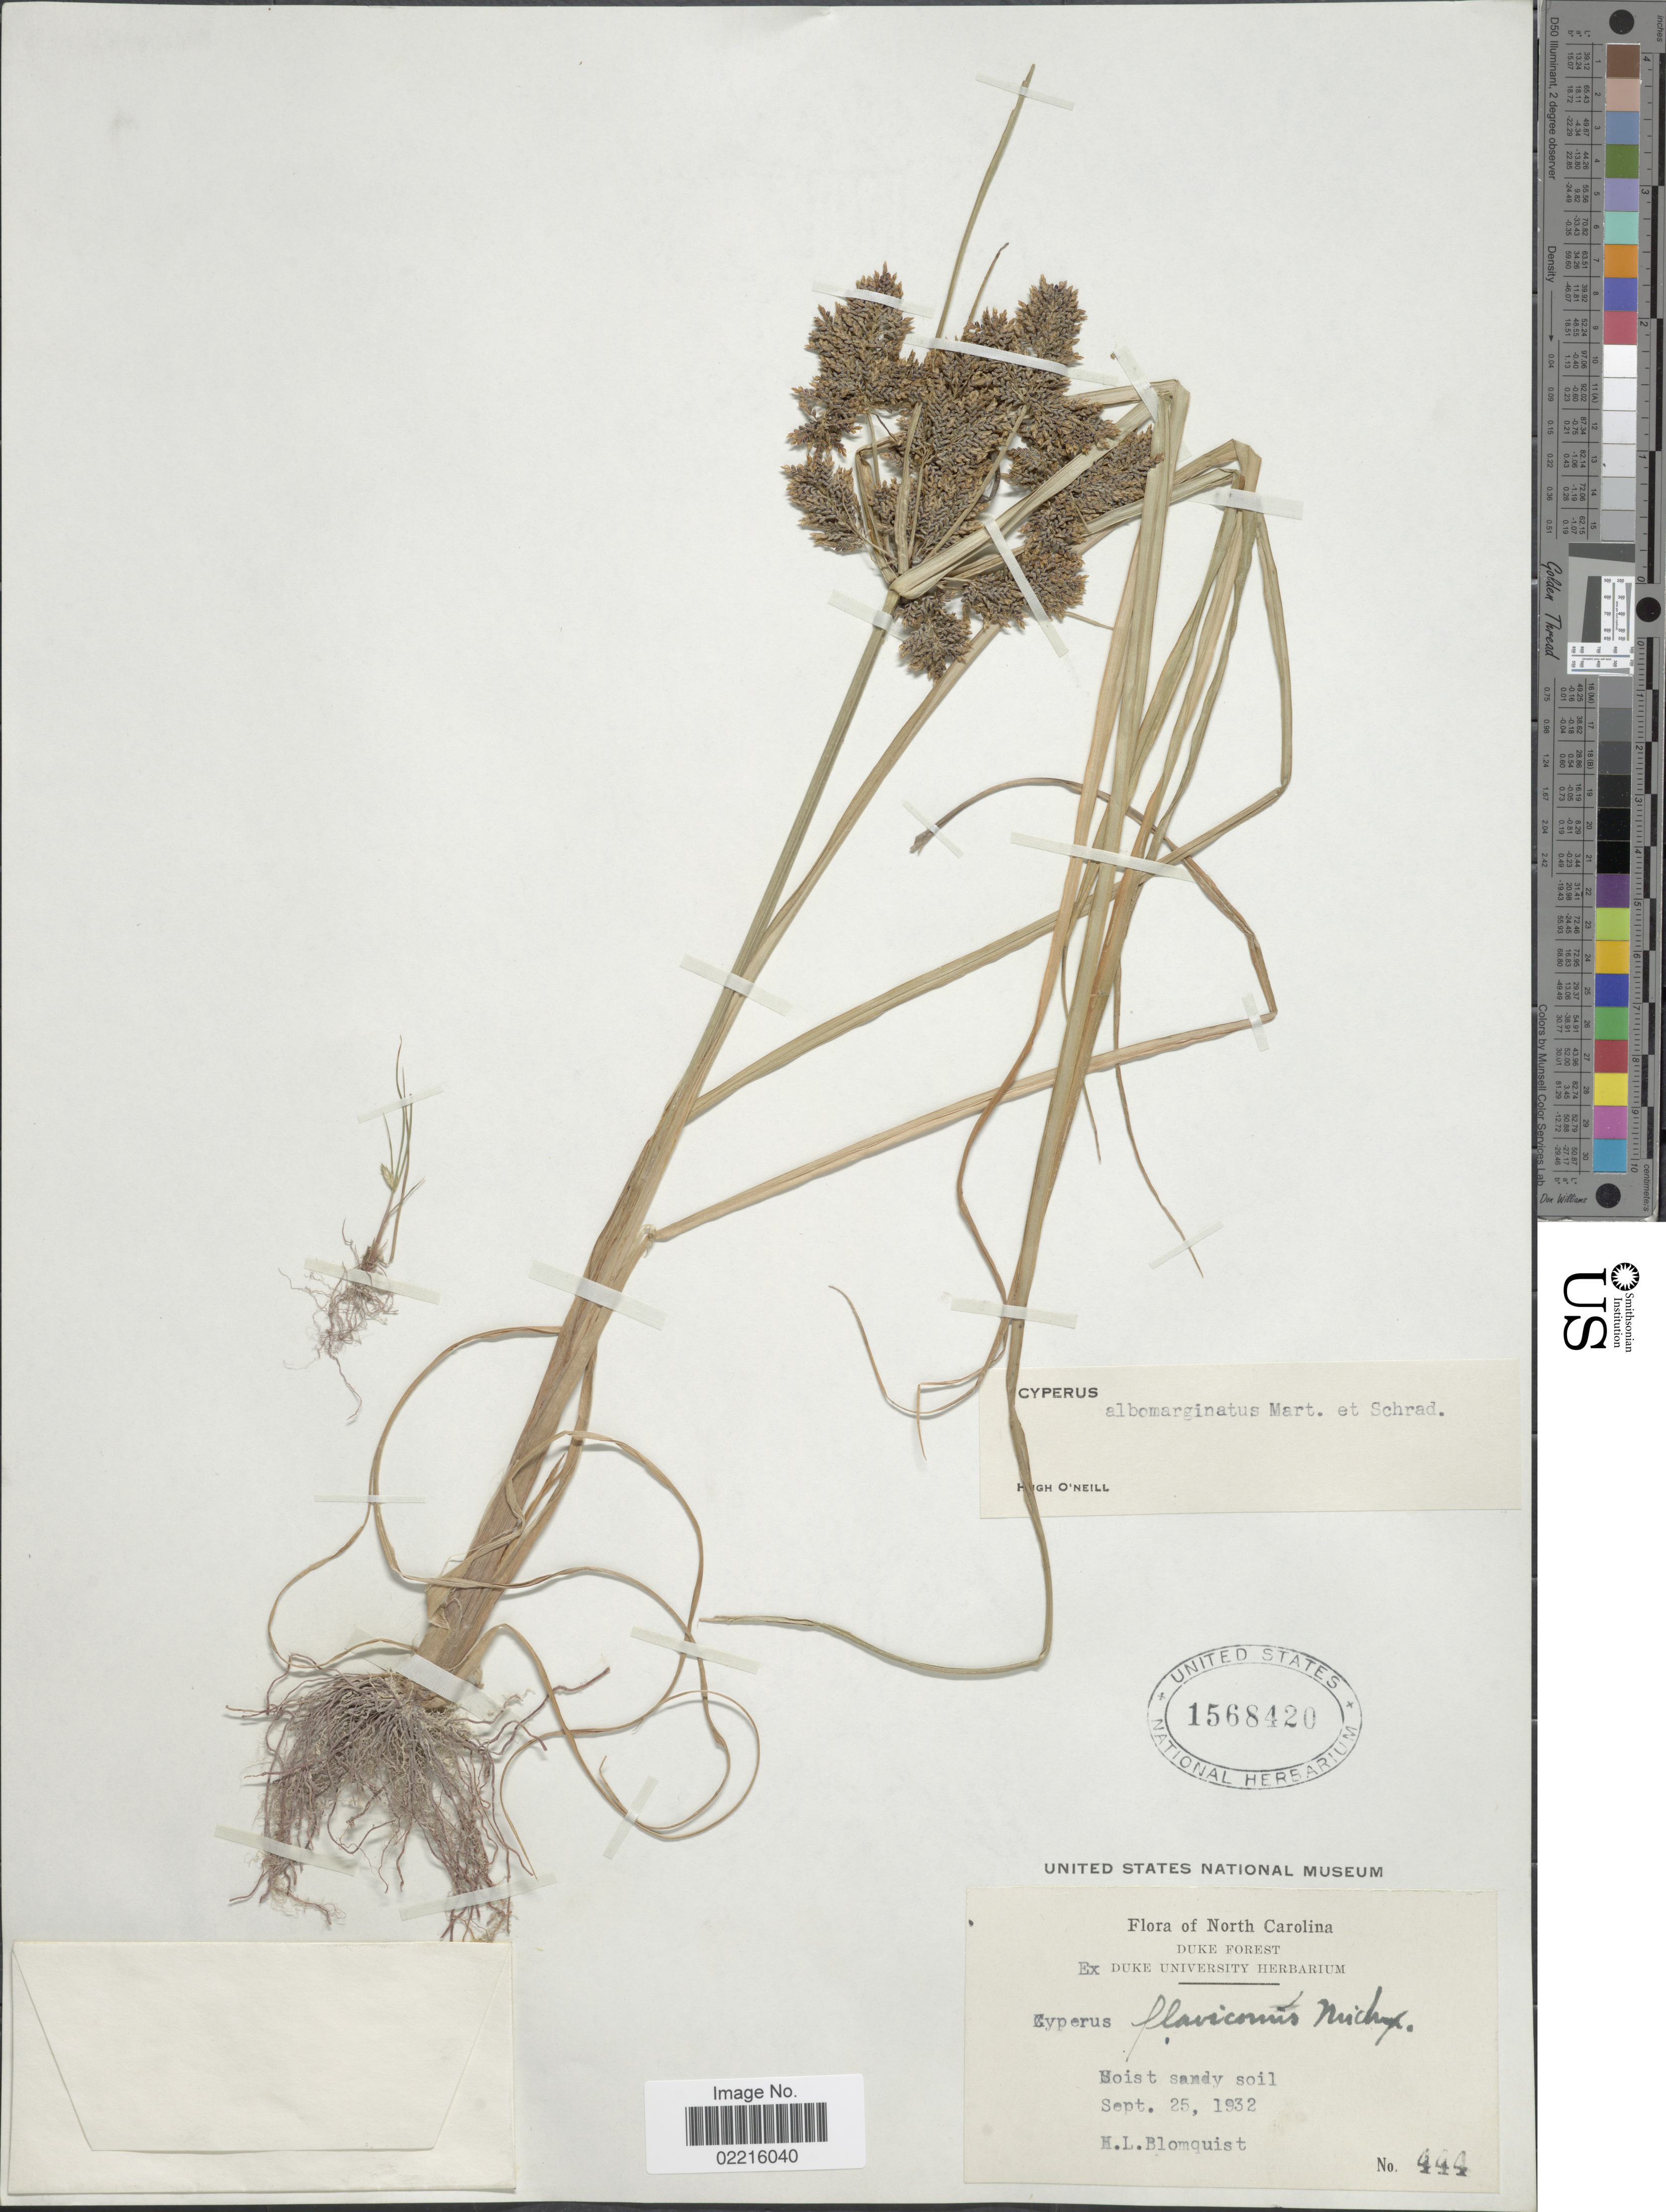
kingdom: Plantae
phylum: Tracheophyta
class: Liliopsida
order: Poales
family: Cyperaceae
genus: Cyperus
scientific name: Cyperus flavicomus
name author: Michx.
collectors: H. Blomquist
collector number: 444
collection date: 1932-09-25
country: United States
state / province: North Carolina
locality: Moist sandy soil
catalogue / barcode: US 1568420